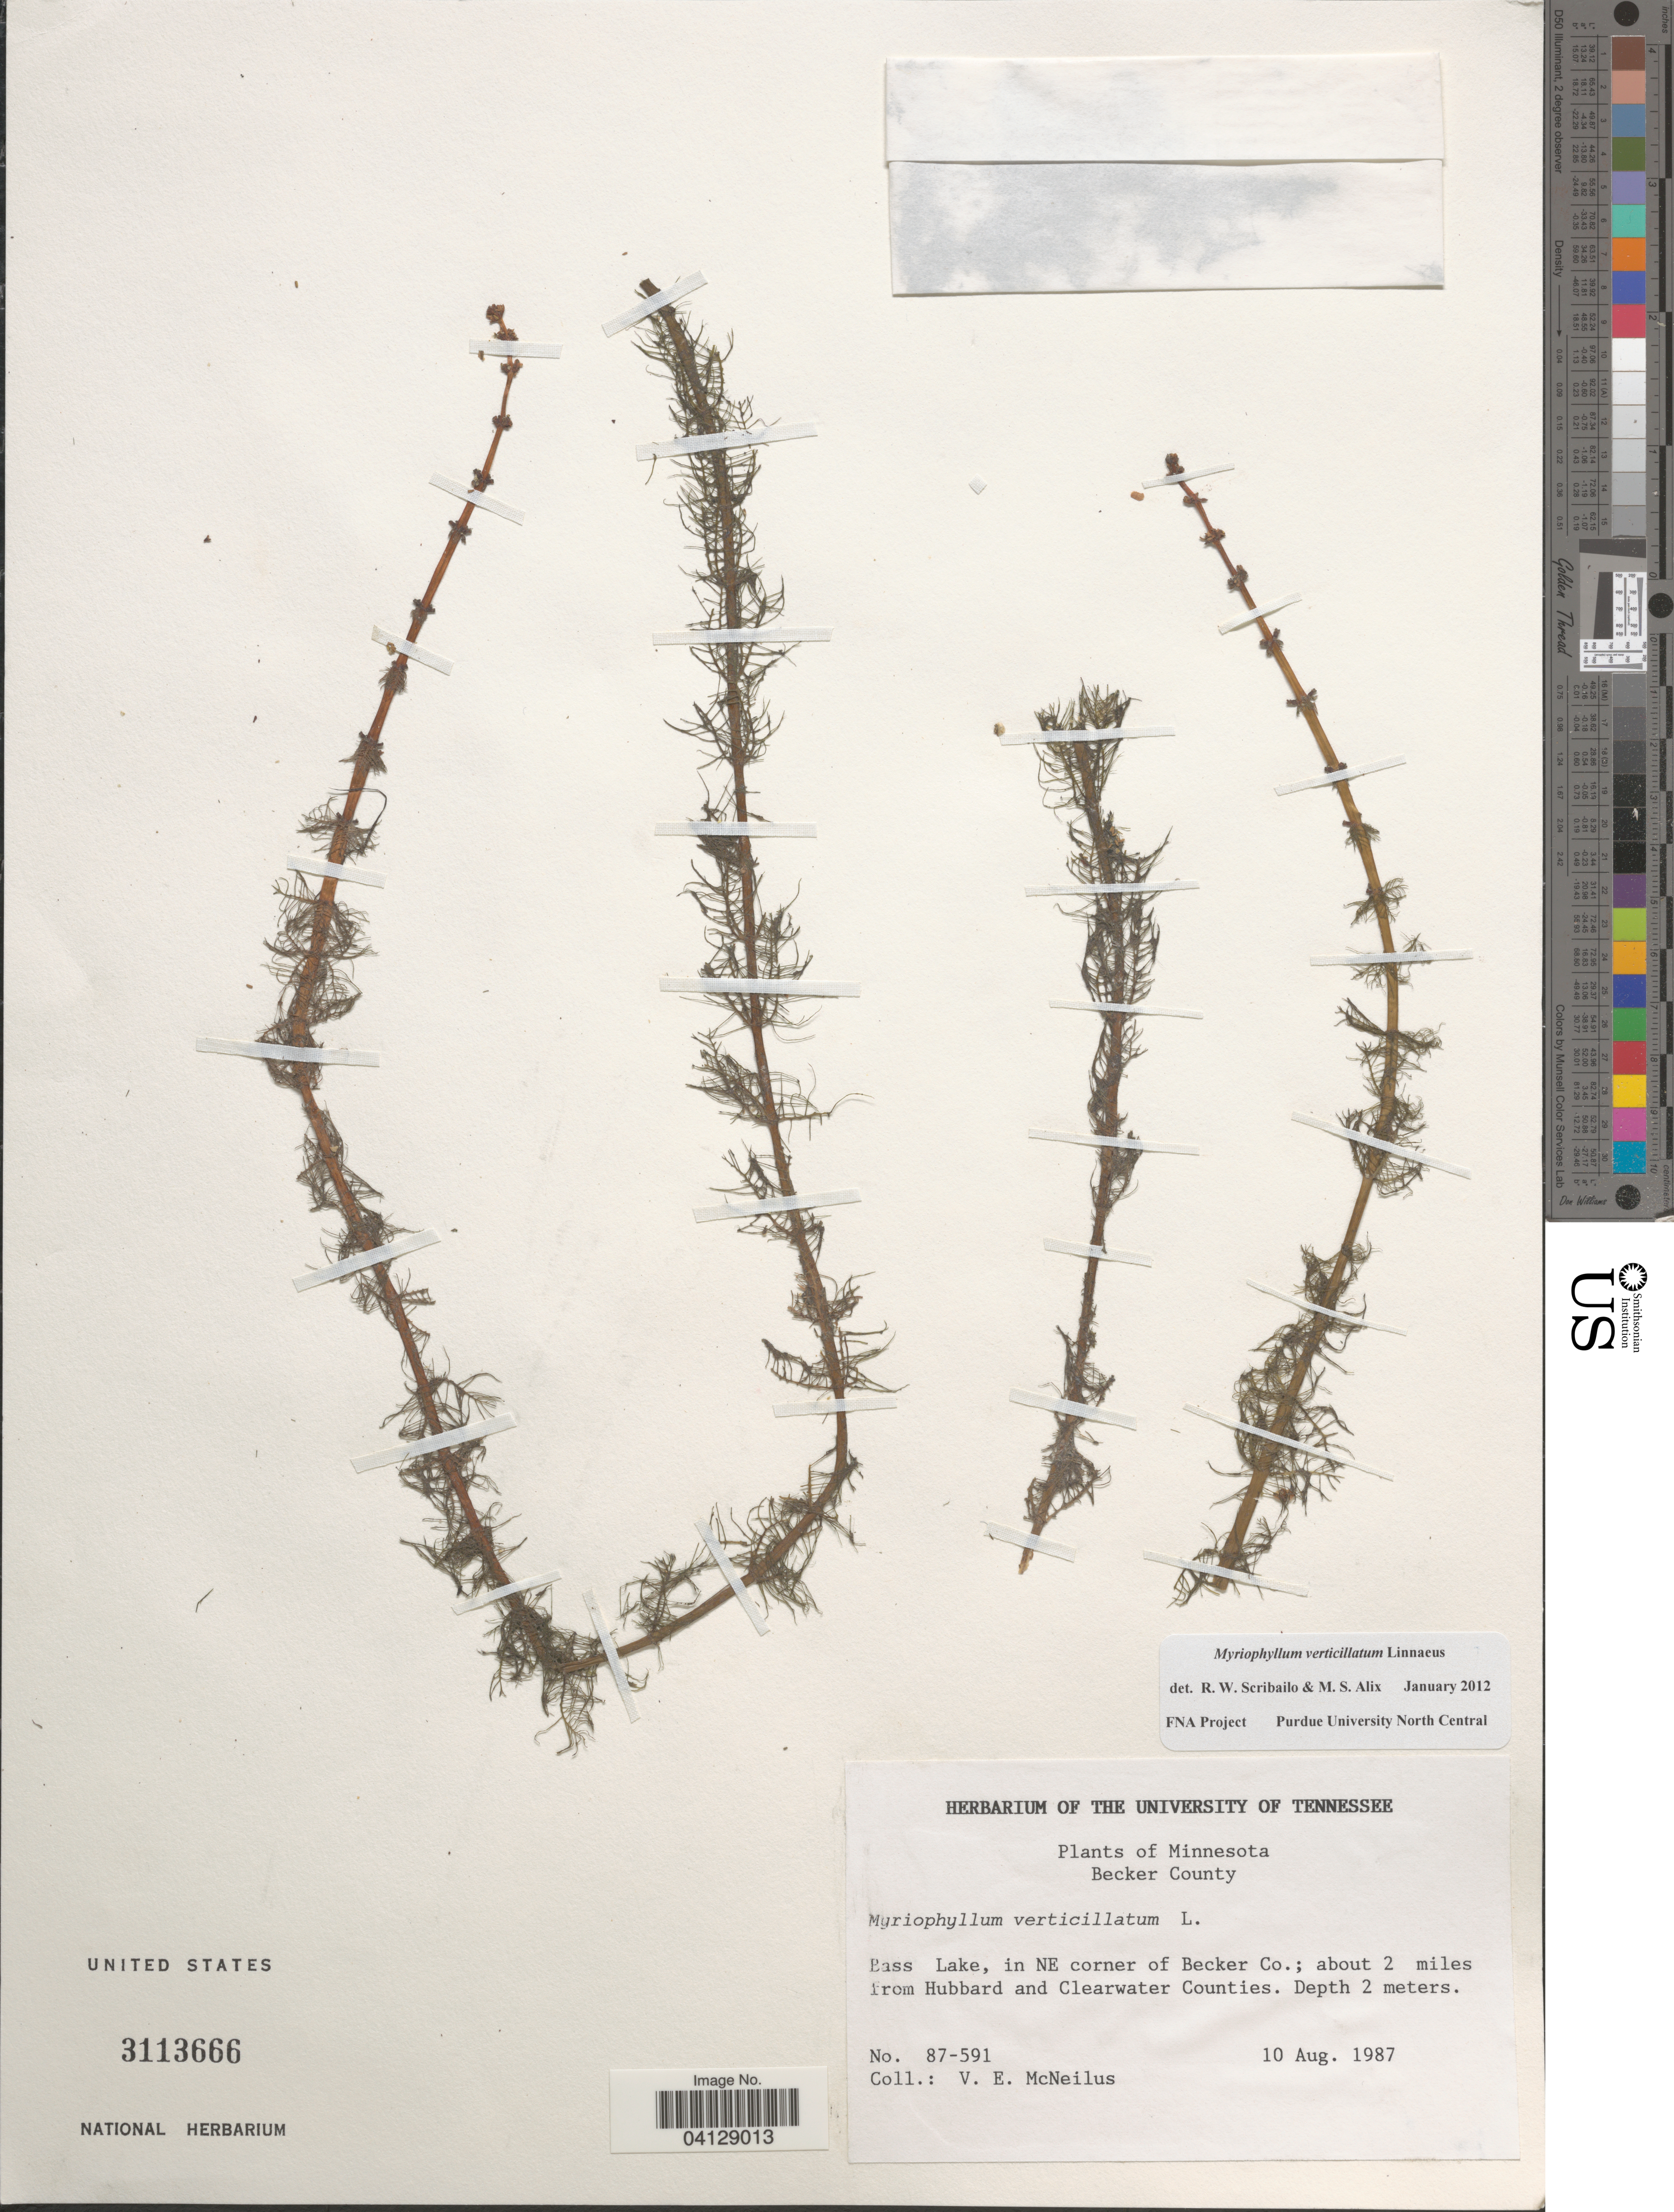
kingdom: Plantae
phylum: Tracheophyta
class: Magnoliopsida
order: Saxifragales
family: Haloragaceae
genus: Myriophyllum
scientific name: Myriophyllum verticillatum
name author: L.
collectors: V. Mcneilus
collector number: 87-591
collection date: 1987-08-10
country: United States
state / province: Minnesota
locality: Becker County. Bass Lake, in NE corner of Becker Co.; about 2 miles from Hubbard and Clearwater Counties.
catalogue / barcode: US 3113666